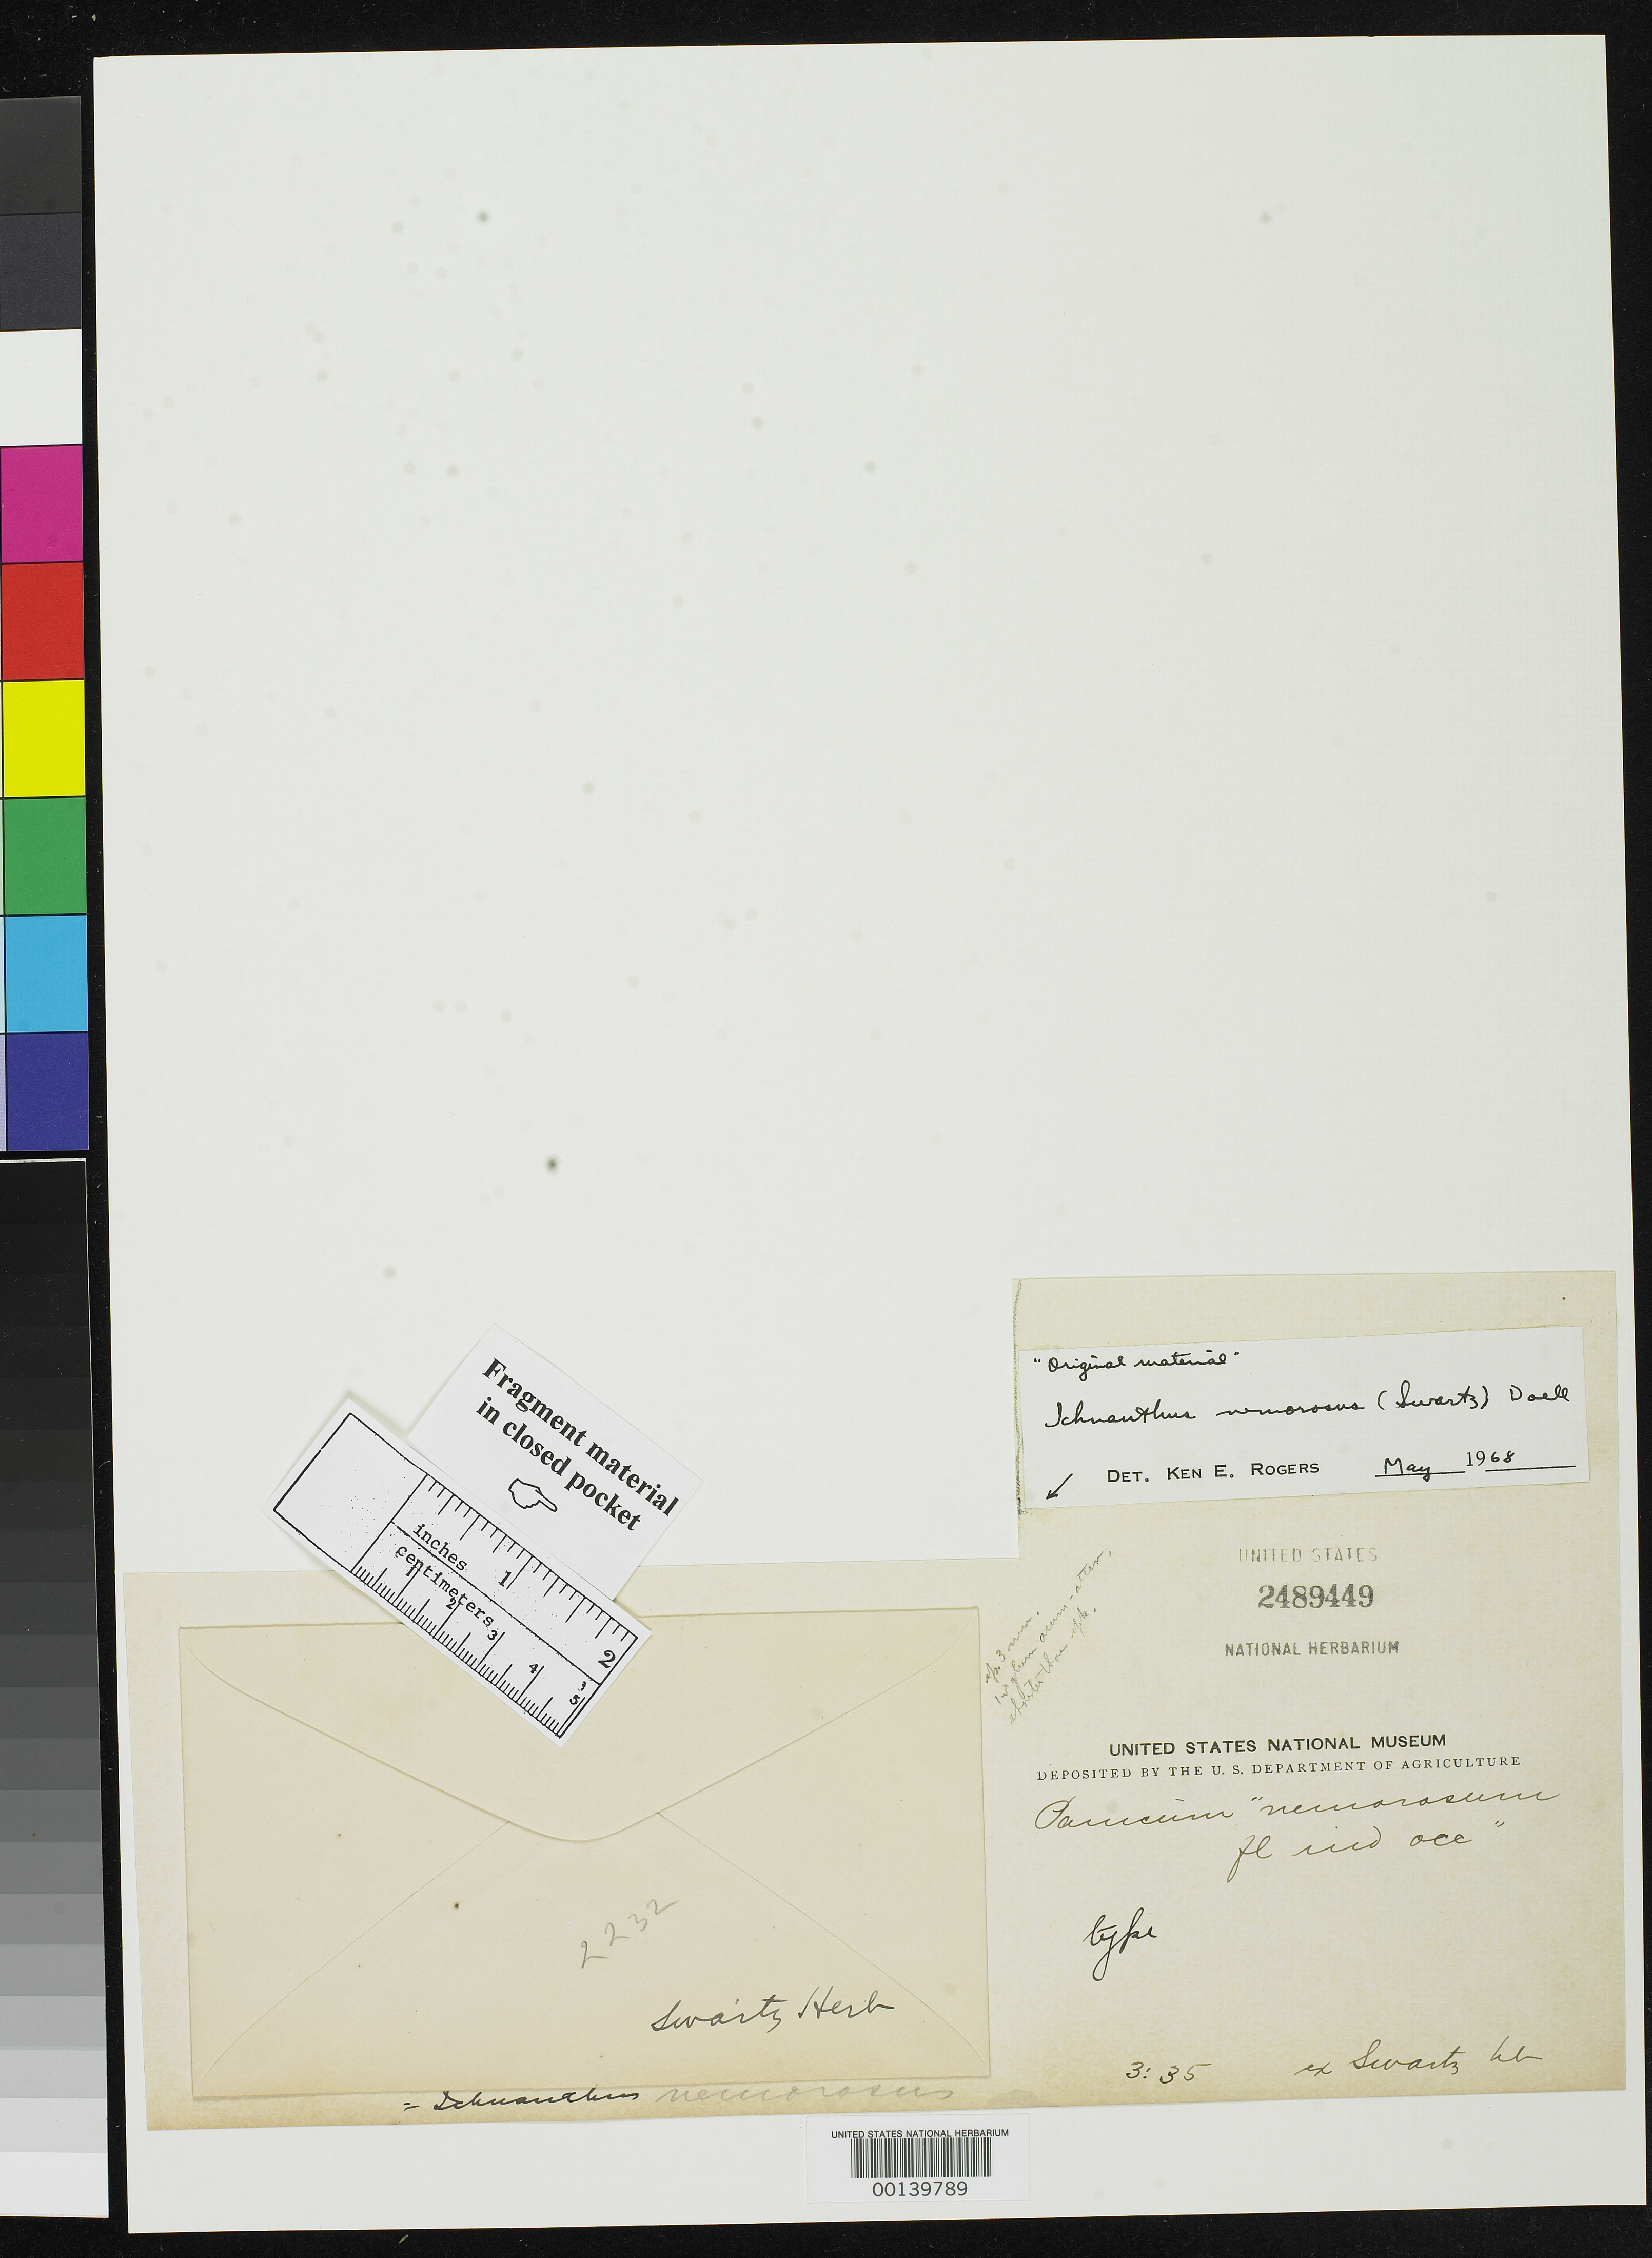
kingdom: Plantae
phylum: Tracheophyta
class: Liliopsida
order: Poales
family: Poaceae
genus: Panicum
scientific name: Panicum nemorosum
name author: Sw.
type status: Type Fragment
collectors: O. P. Swartz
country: Jamaica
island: Greater Antilles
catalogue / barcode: US 2489449